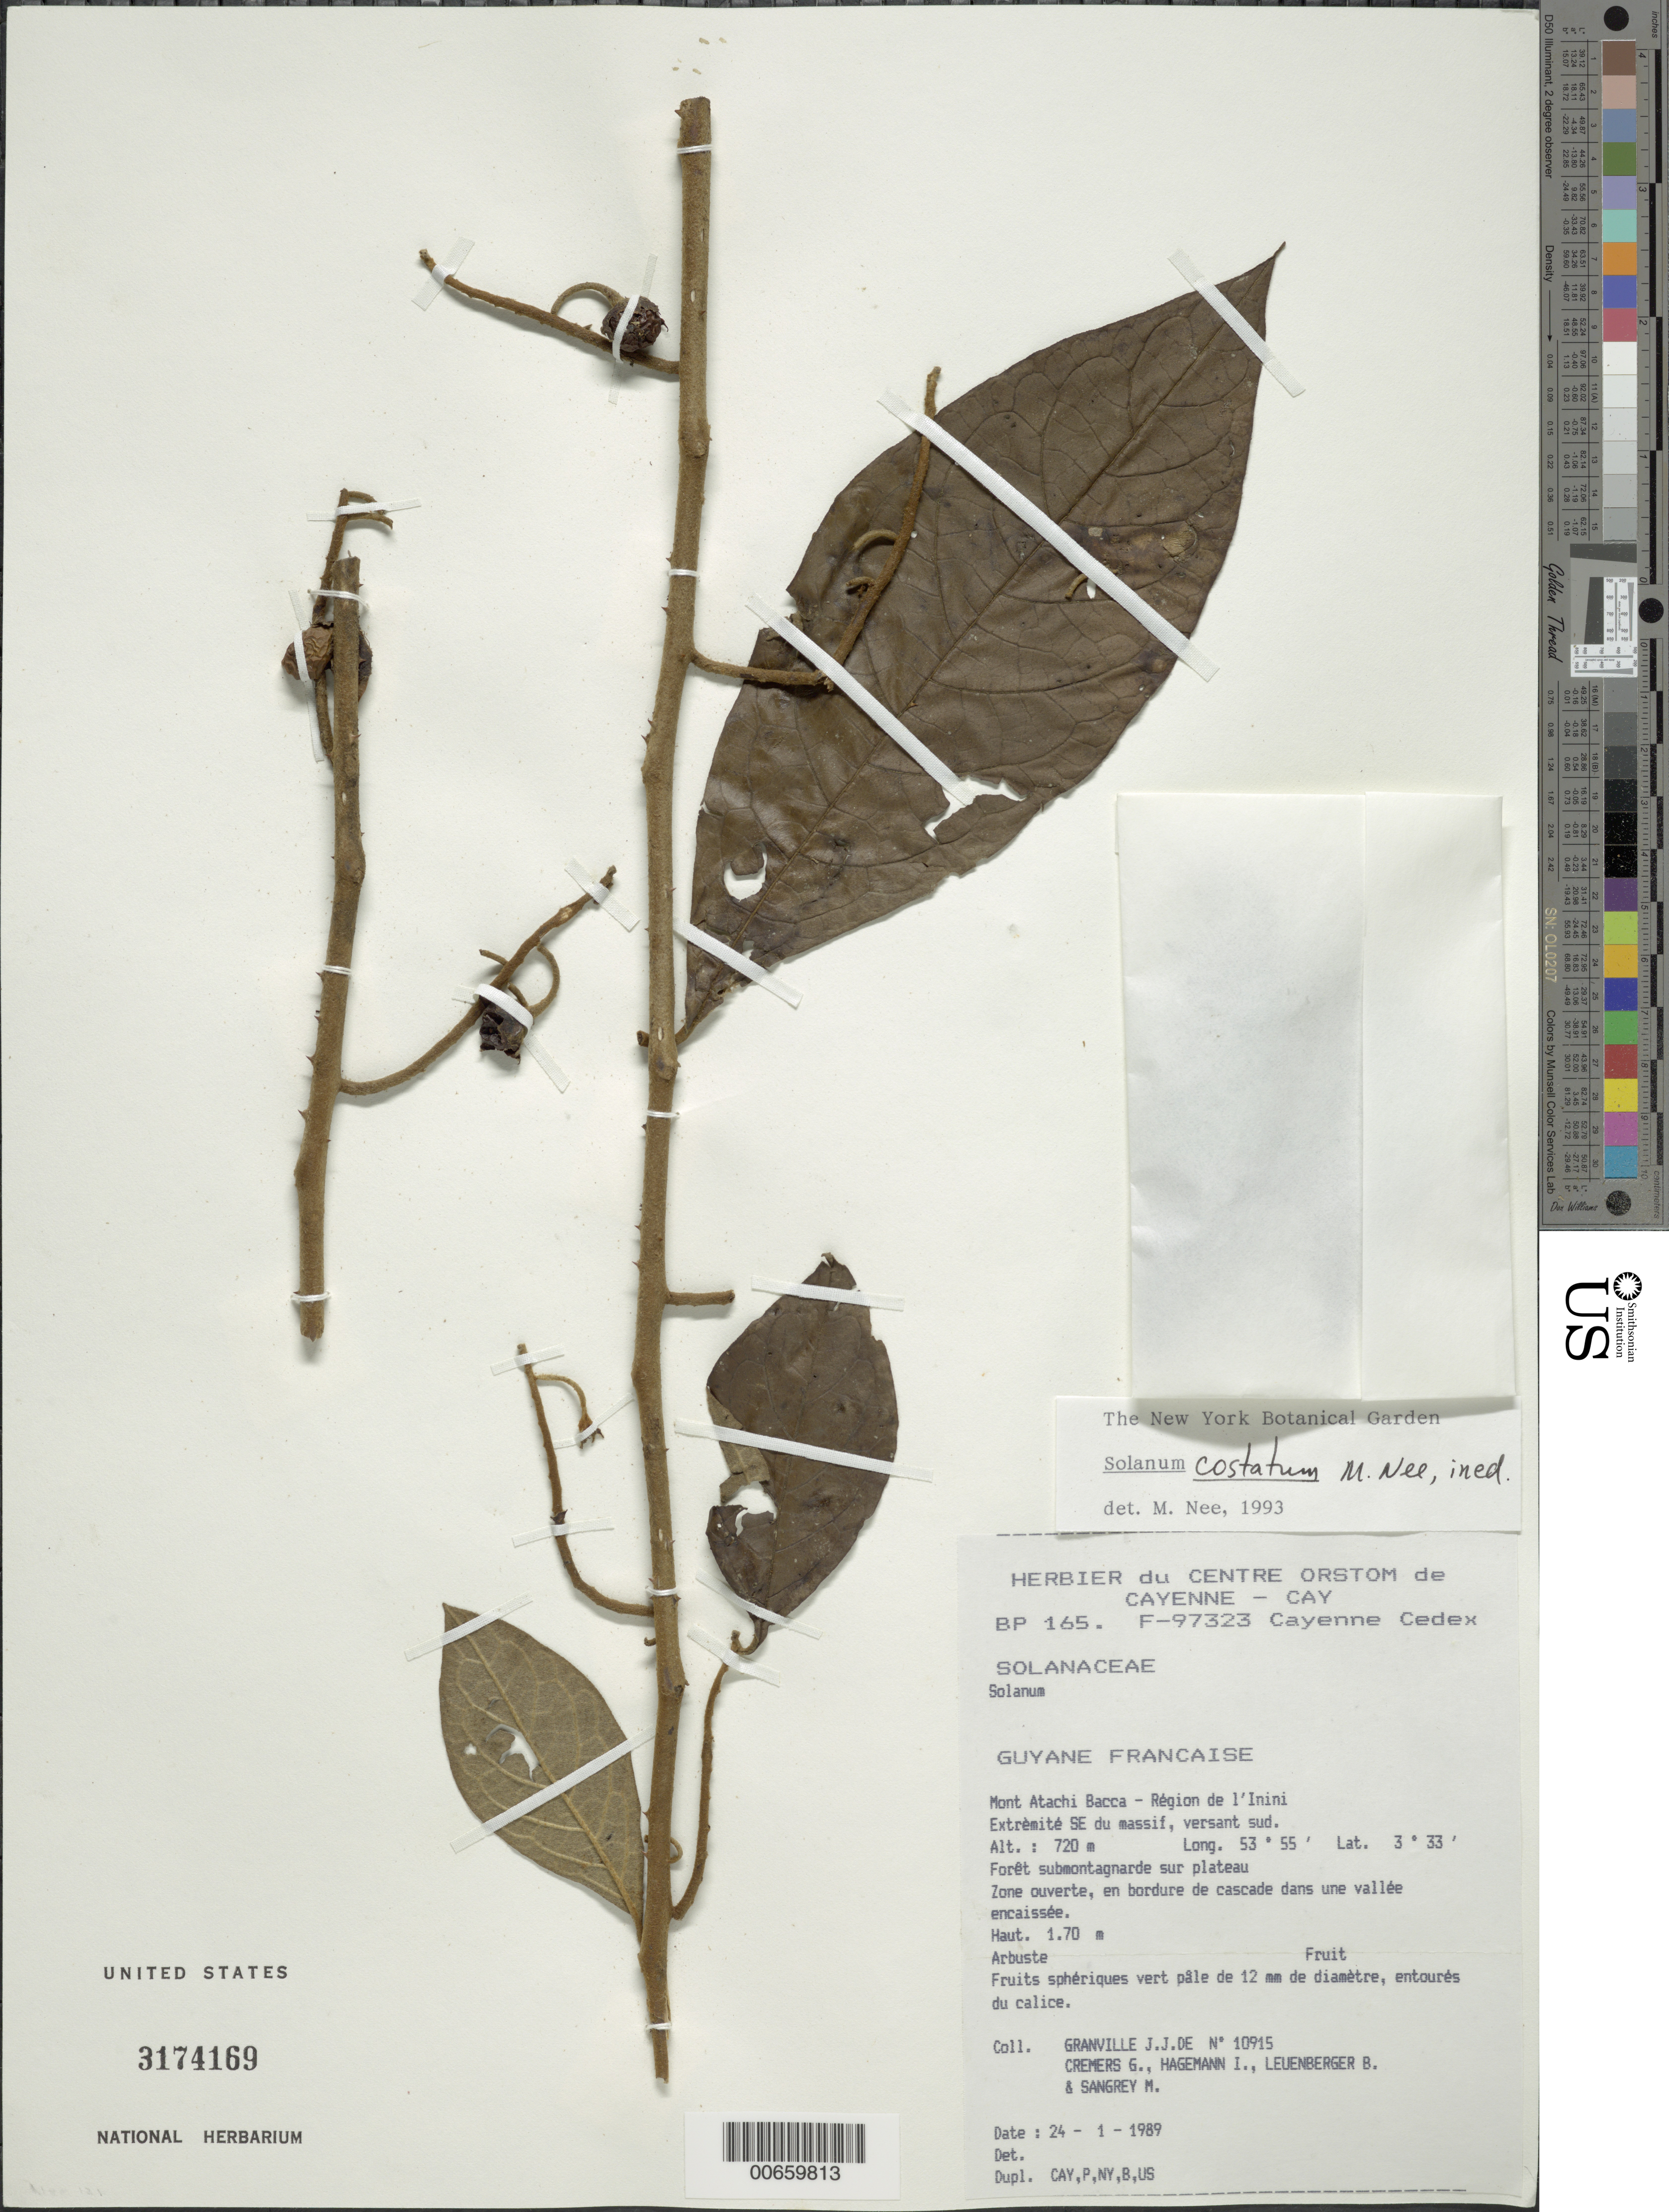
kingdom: Plantae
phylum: Tracheophyta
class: Magnoliopsida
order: Solanales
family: Solanaceae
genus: Solanum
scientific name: Solanum costatum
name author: M. Nee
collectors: J.-J. de Granville, G. Cremers, J. Hagemann, B. E. Leuenberger & M. Sangrey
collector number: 10915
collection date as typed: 1 Jan 1989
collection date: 1989-01-01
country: French Guiana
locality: Mont Atachi Bacca, région de l'Inini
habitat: Forêt submontagnarde sur plateau, zone ouverte.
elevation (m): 720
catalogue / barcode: US 3174169